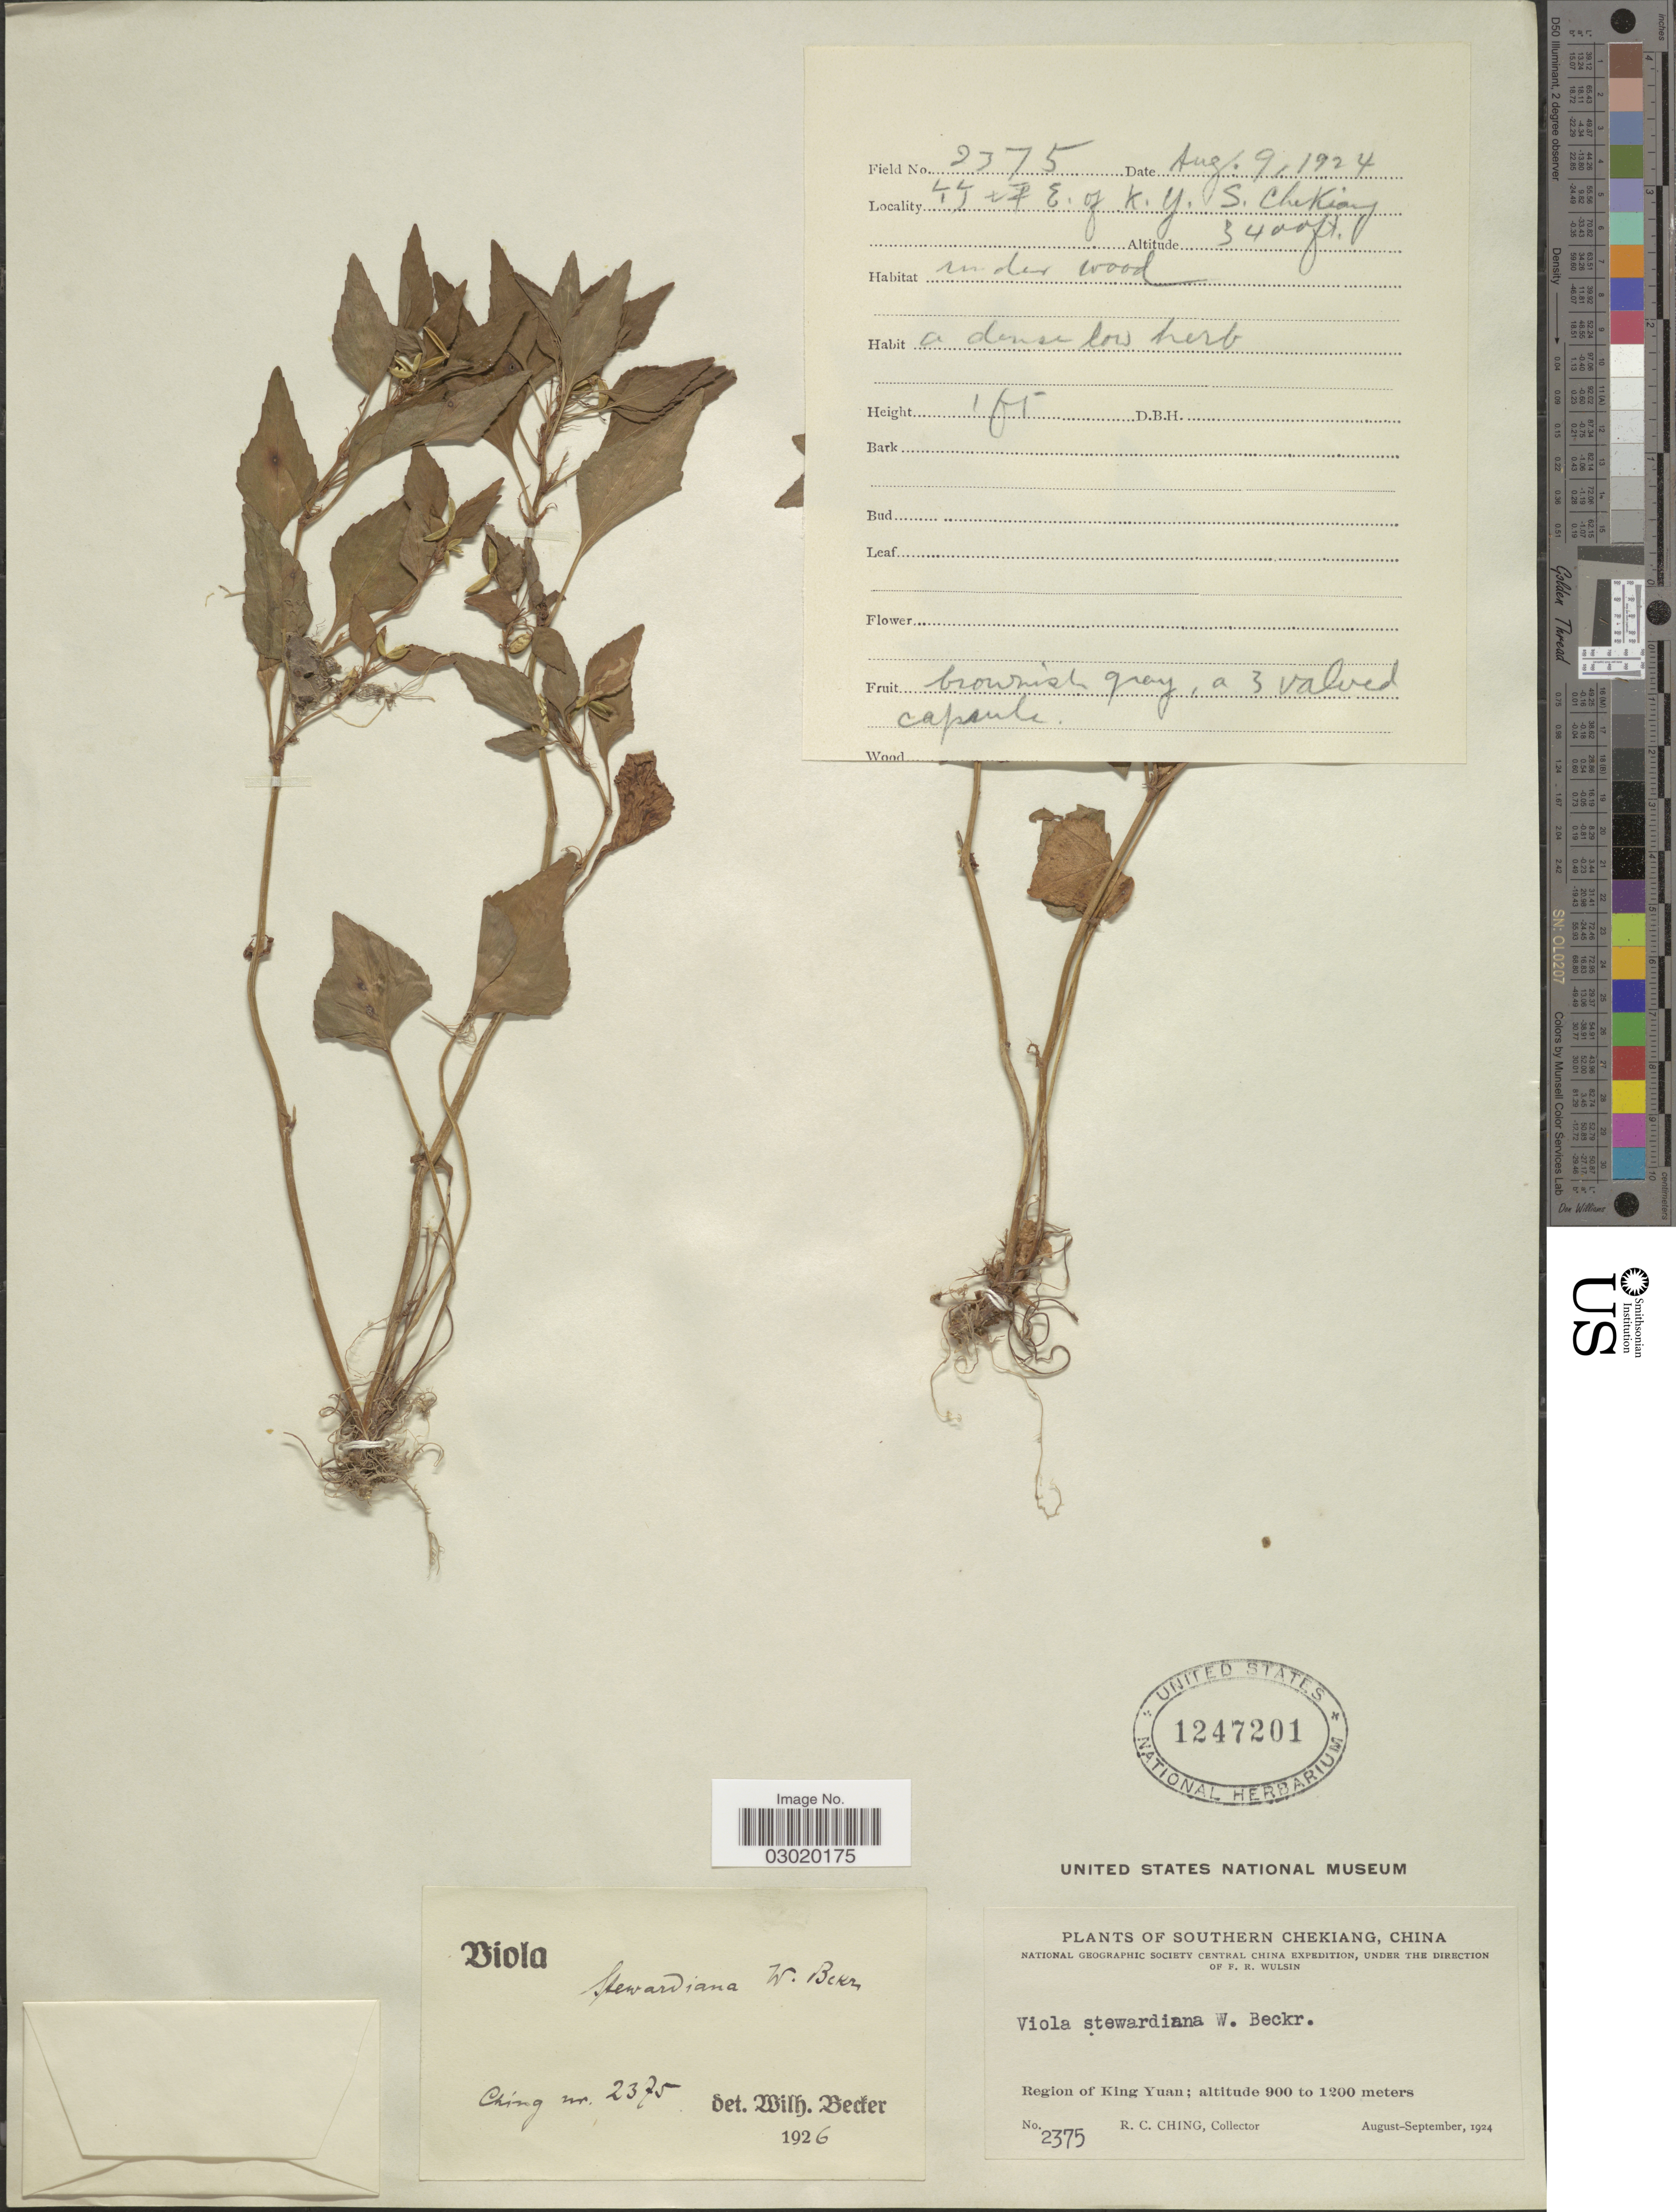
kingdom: Plantae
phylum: Tracheophyta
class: Magnoliopsida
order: Malpighiales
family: Violaceae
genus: Viola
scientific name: Viola stewardiana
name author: W. Becker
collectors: R. C. Ching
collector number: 2375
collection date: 1924-08/1924-09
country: China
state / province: Zhejiang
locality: Southern Chekiang, China, Region of King Yuan.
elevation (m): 900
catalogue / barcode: US 1247201